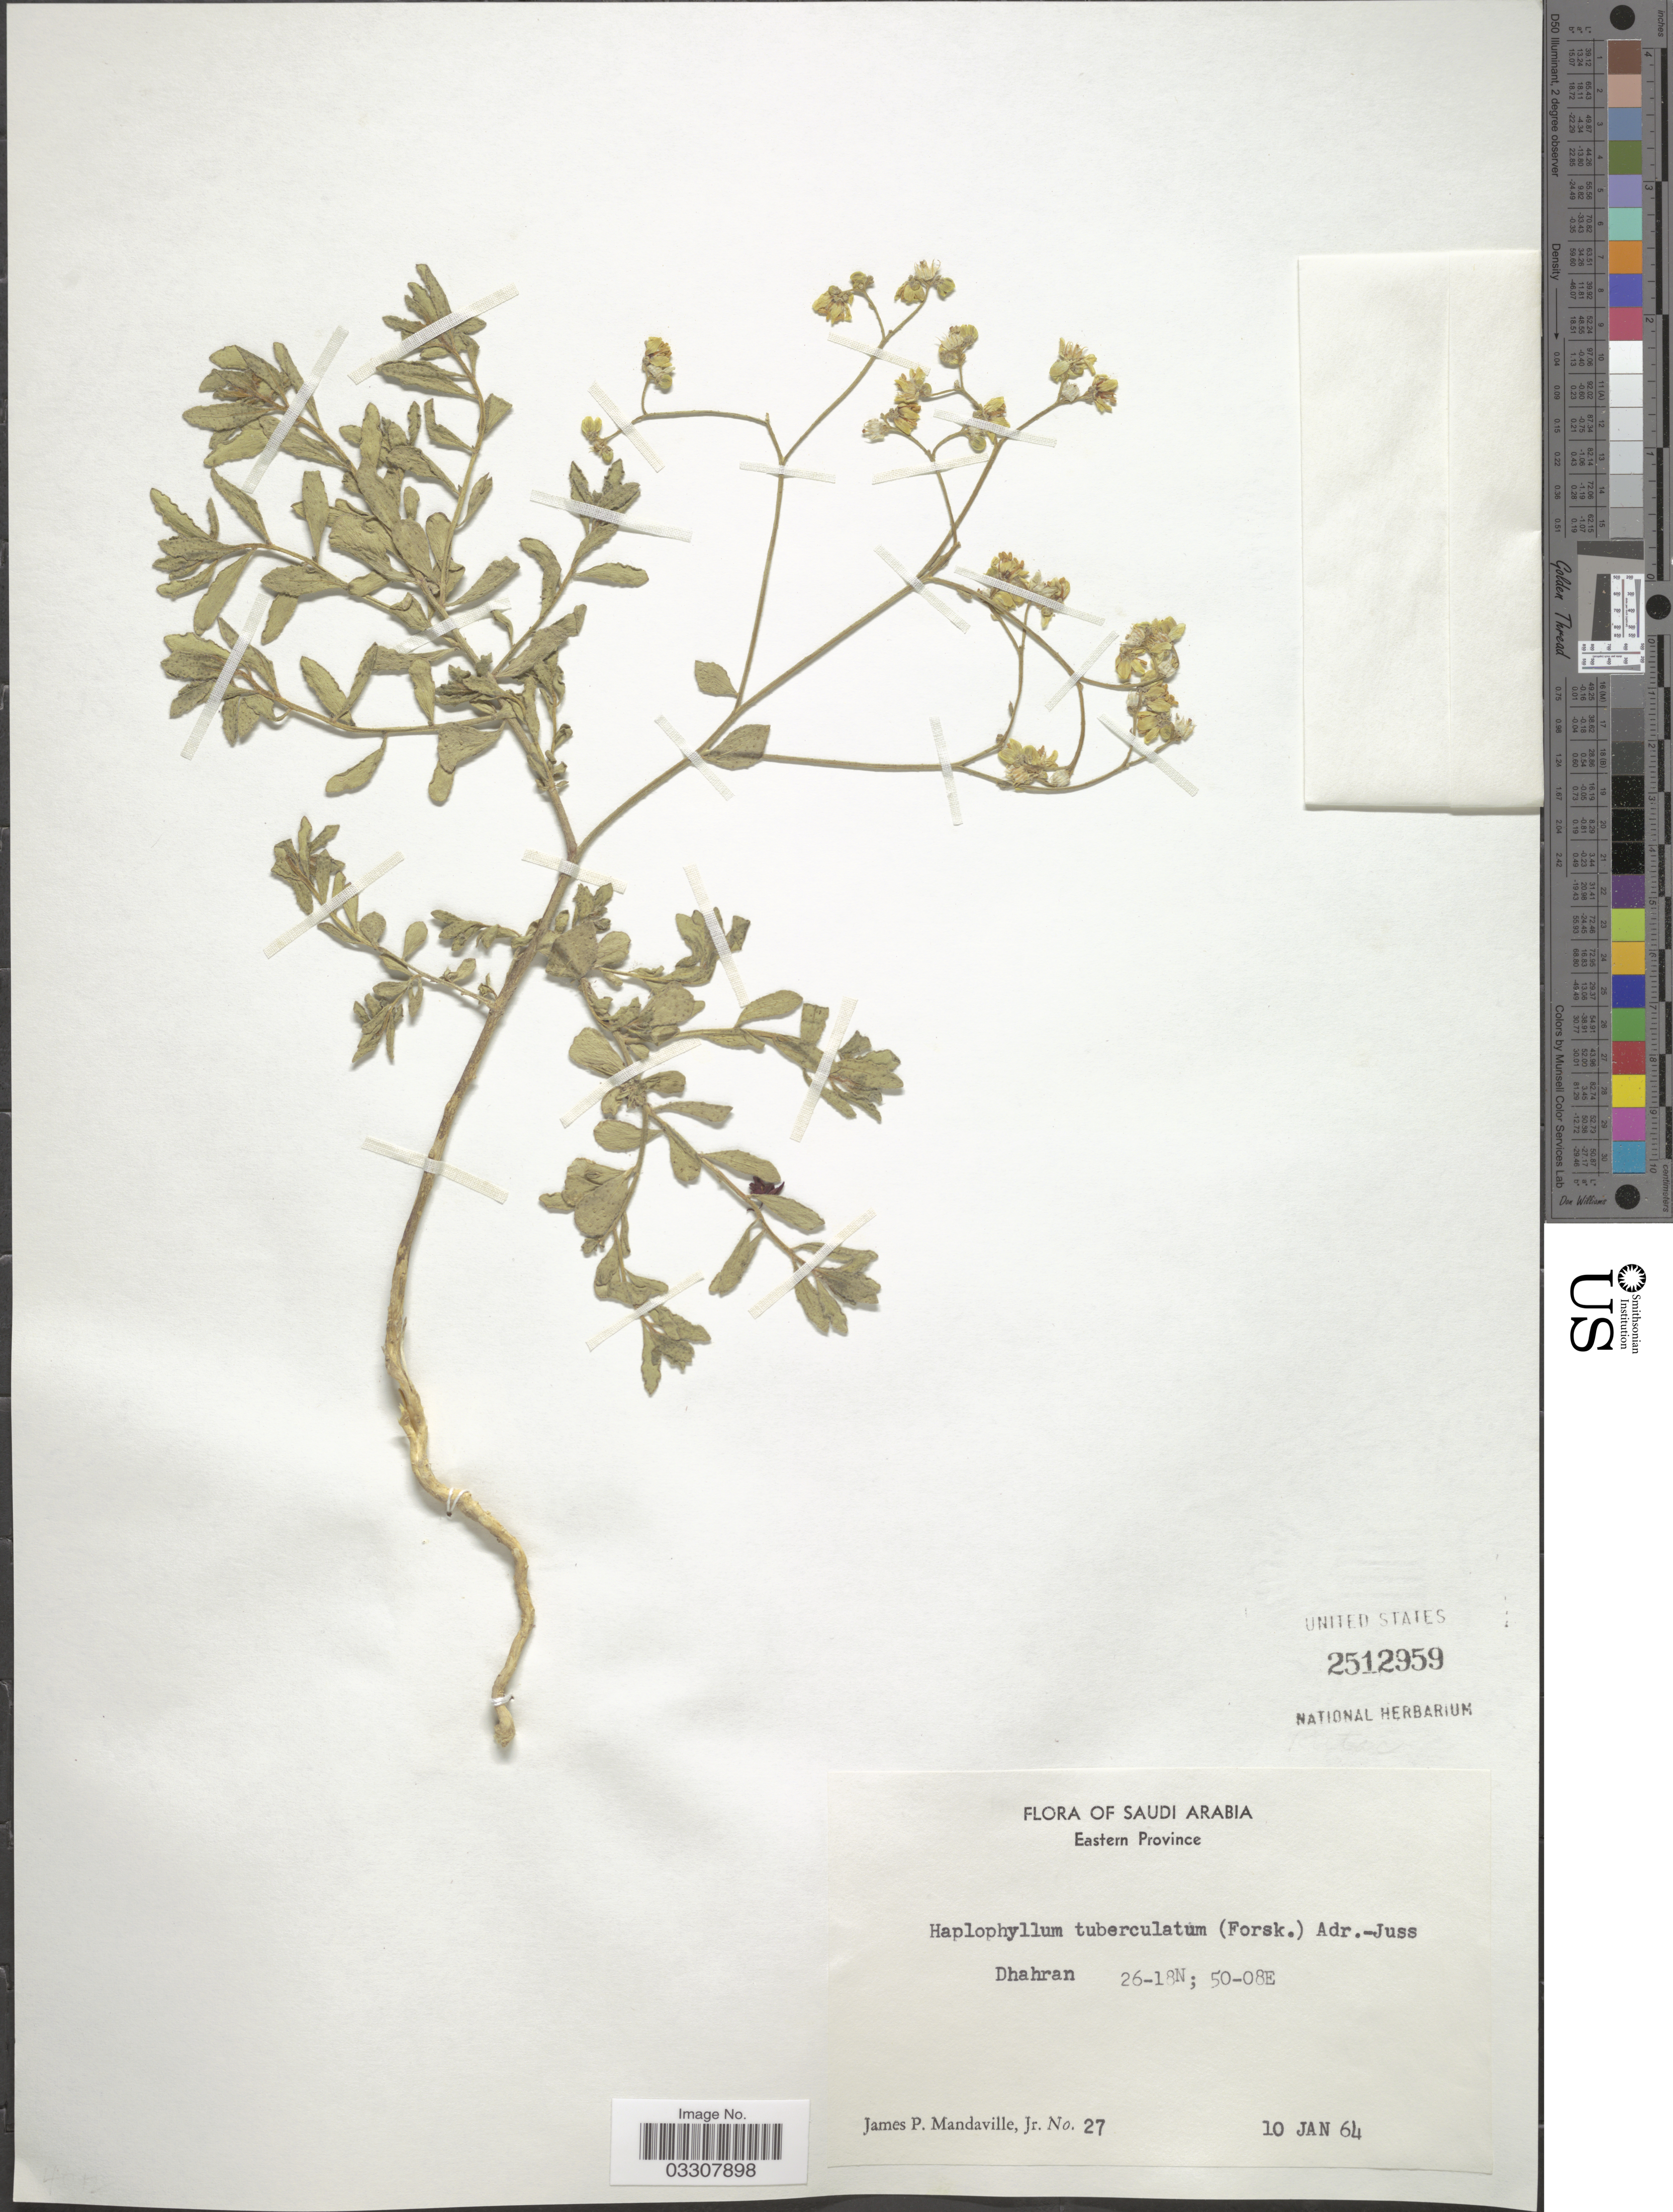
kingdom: Plantae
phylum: Tracheophyta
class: Magnoliopsida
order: Sapindales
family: Rutaceae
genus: Haplophyllum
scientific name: Haplophyllum tuberculatum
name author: (Forssk.) A. Juss.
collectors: J. Mandaville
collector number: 27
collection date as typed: Transcribed d/m/y: 10/1/64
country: Saudi Arabia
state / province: Ash Sharqiyah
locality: Eastern Province. Dhahran.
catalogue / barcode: US 2512959